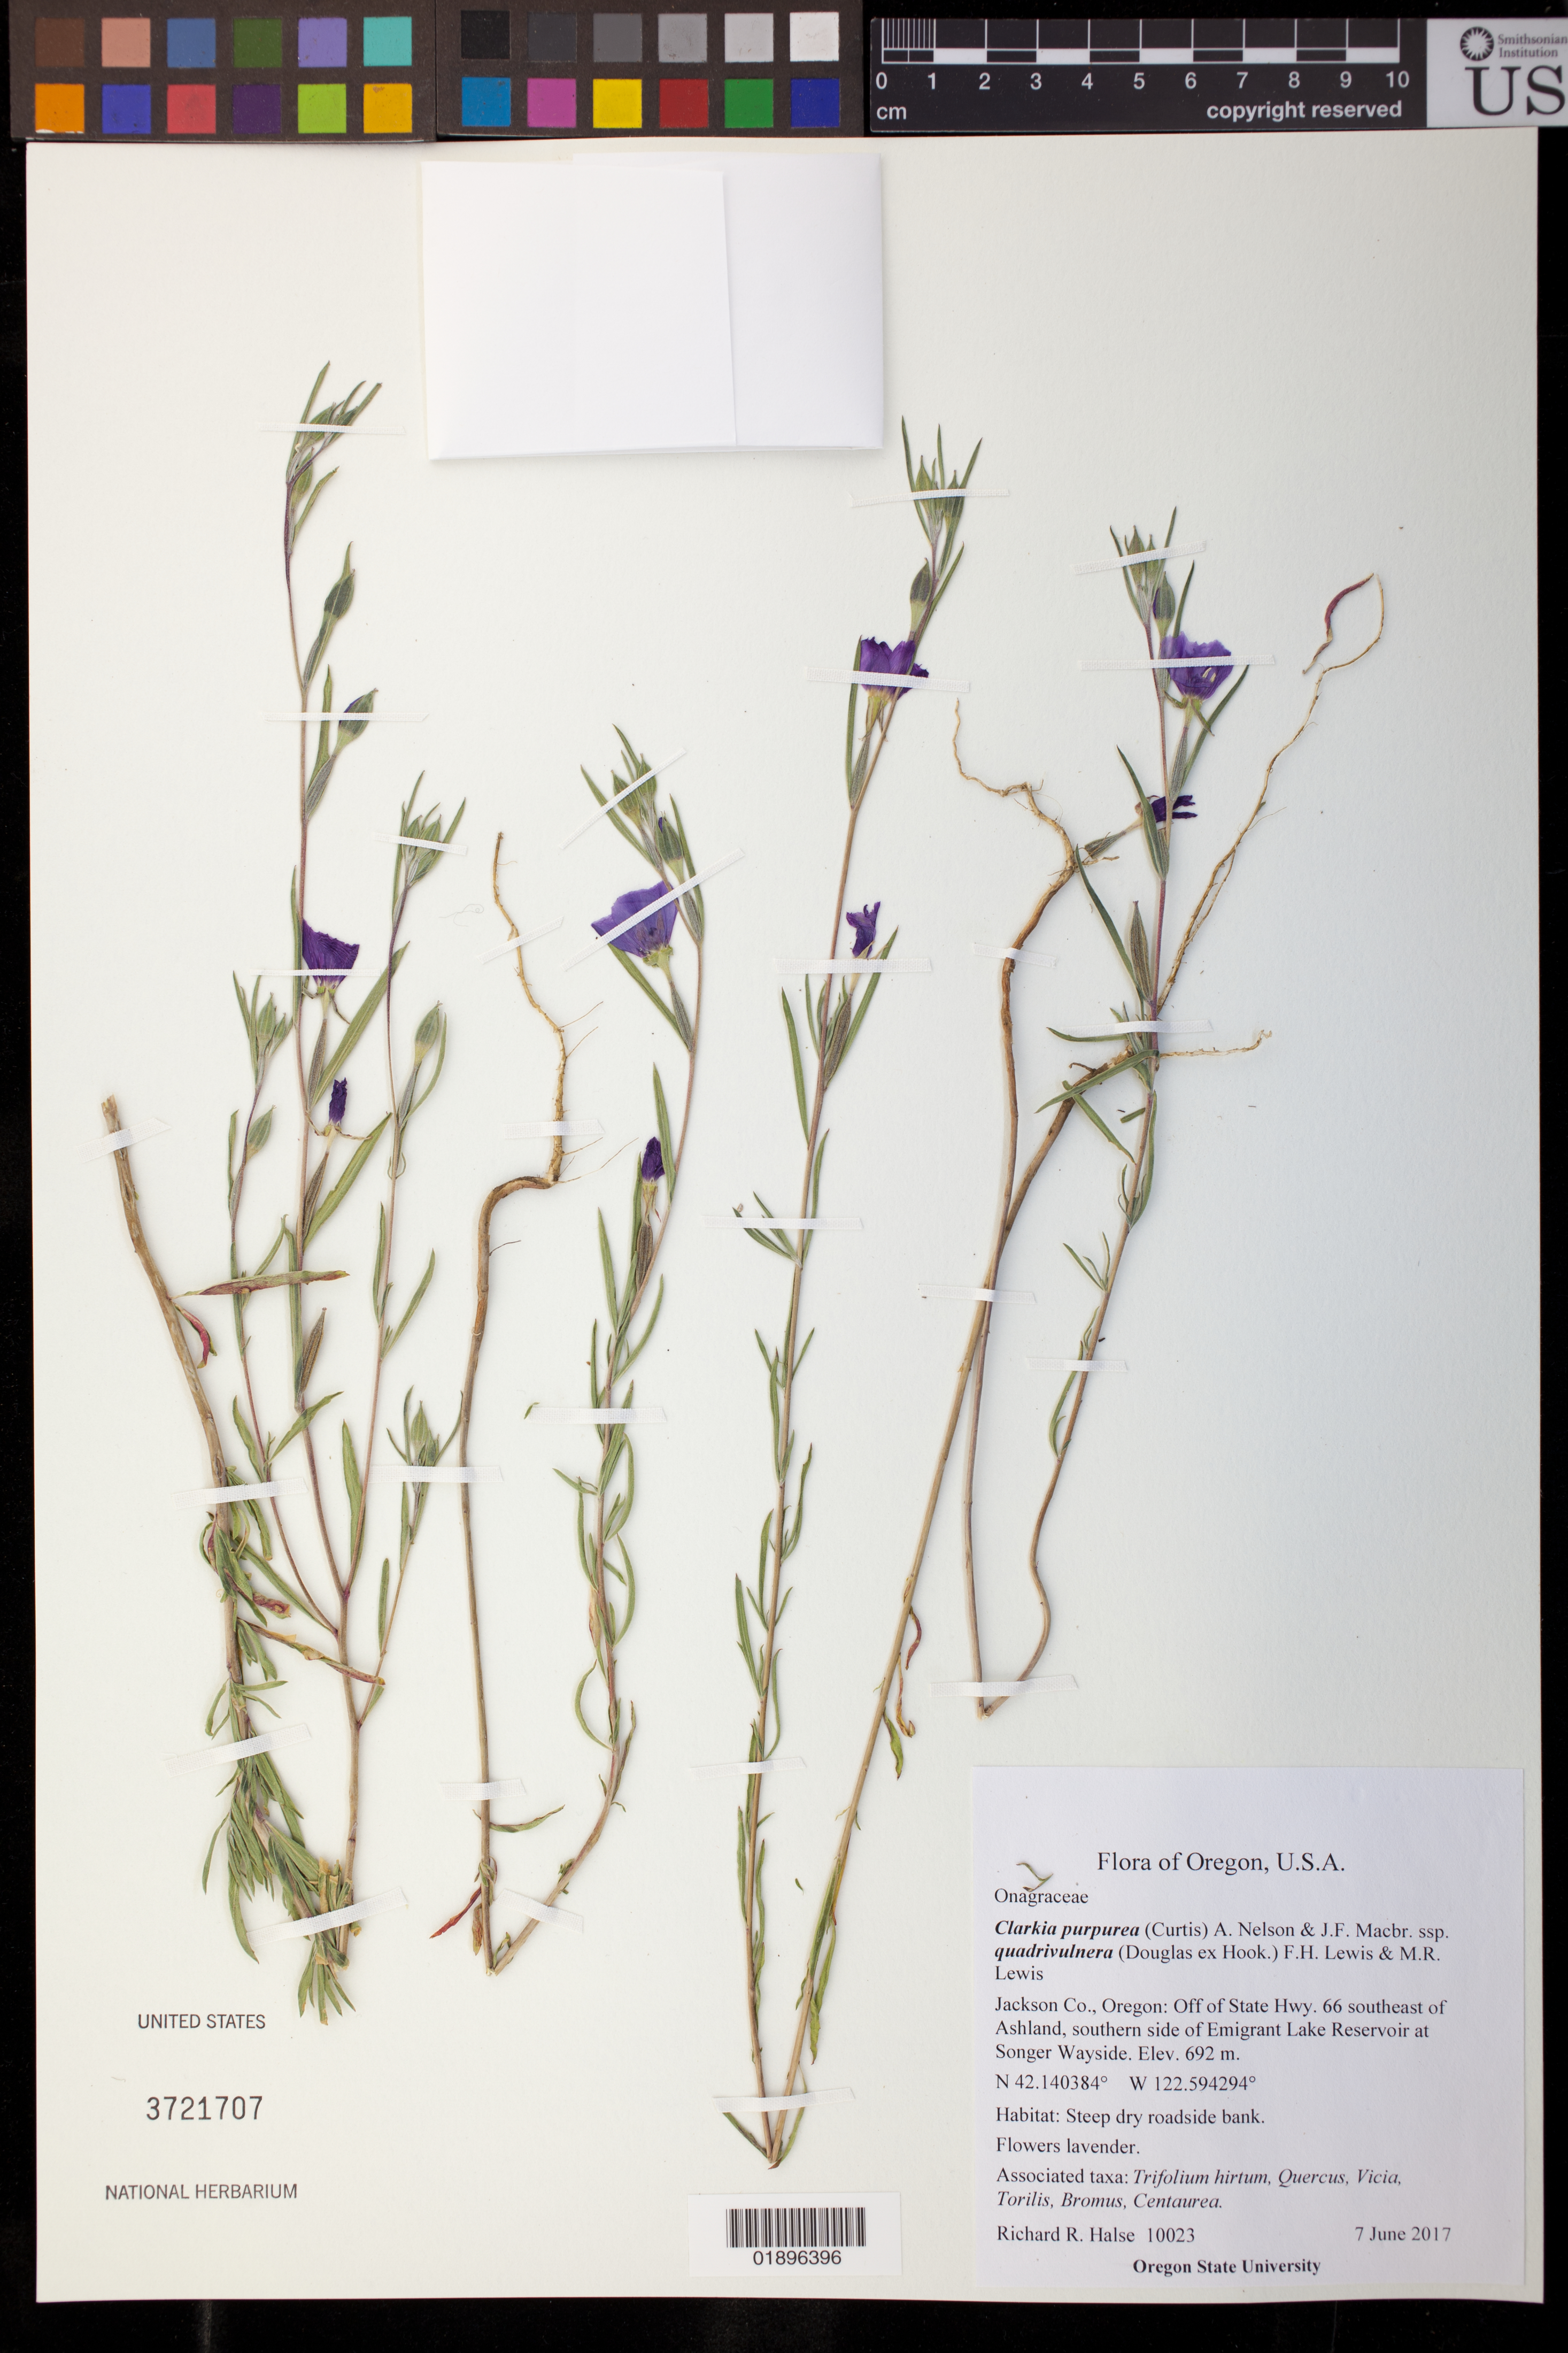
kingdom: Plantae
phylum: Tracheophyta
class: Magnoliopsida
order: Myrtales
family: Onagraceae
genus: Clarkia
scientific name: Clarkia purpurea subsp. quadrivulnera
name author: (Douglas) H.F. Lewis & M.R. Lewis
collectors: R. Halse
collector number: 10023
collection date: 2017-06-07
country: United States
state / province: Oregon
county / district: Jackson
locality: Off of State Hwy. 66 southeast of Ashland, southern side of Emigrant Lake Reservoir at Songer Wayside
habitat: Steep dry roadside bank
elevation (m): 692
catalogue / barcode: US 3721707